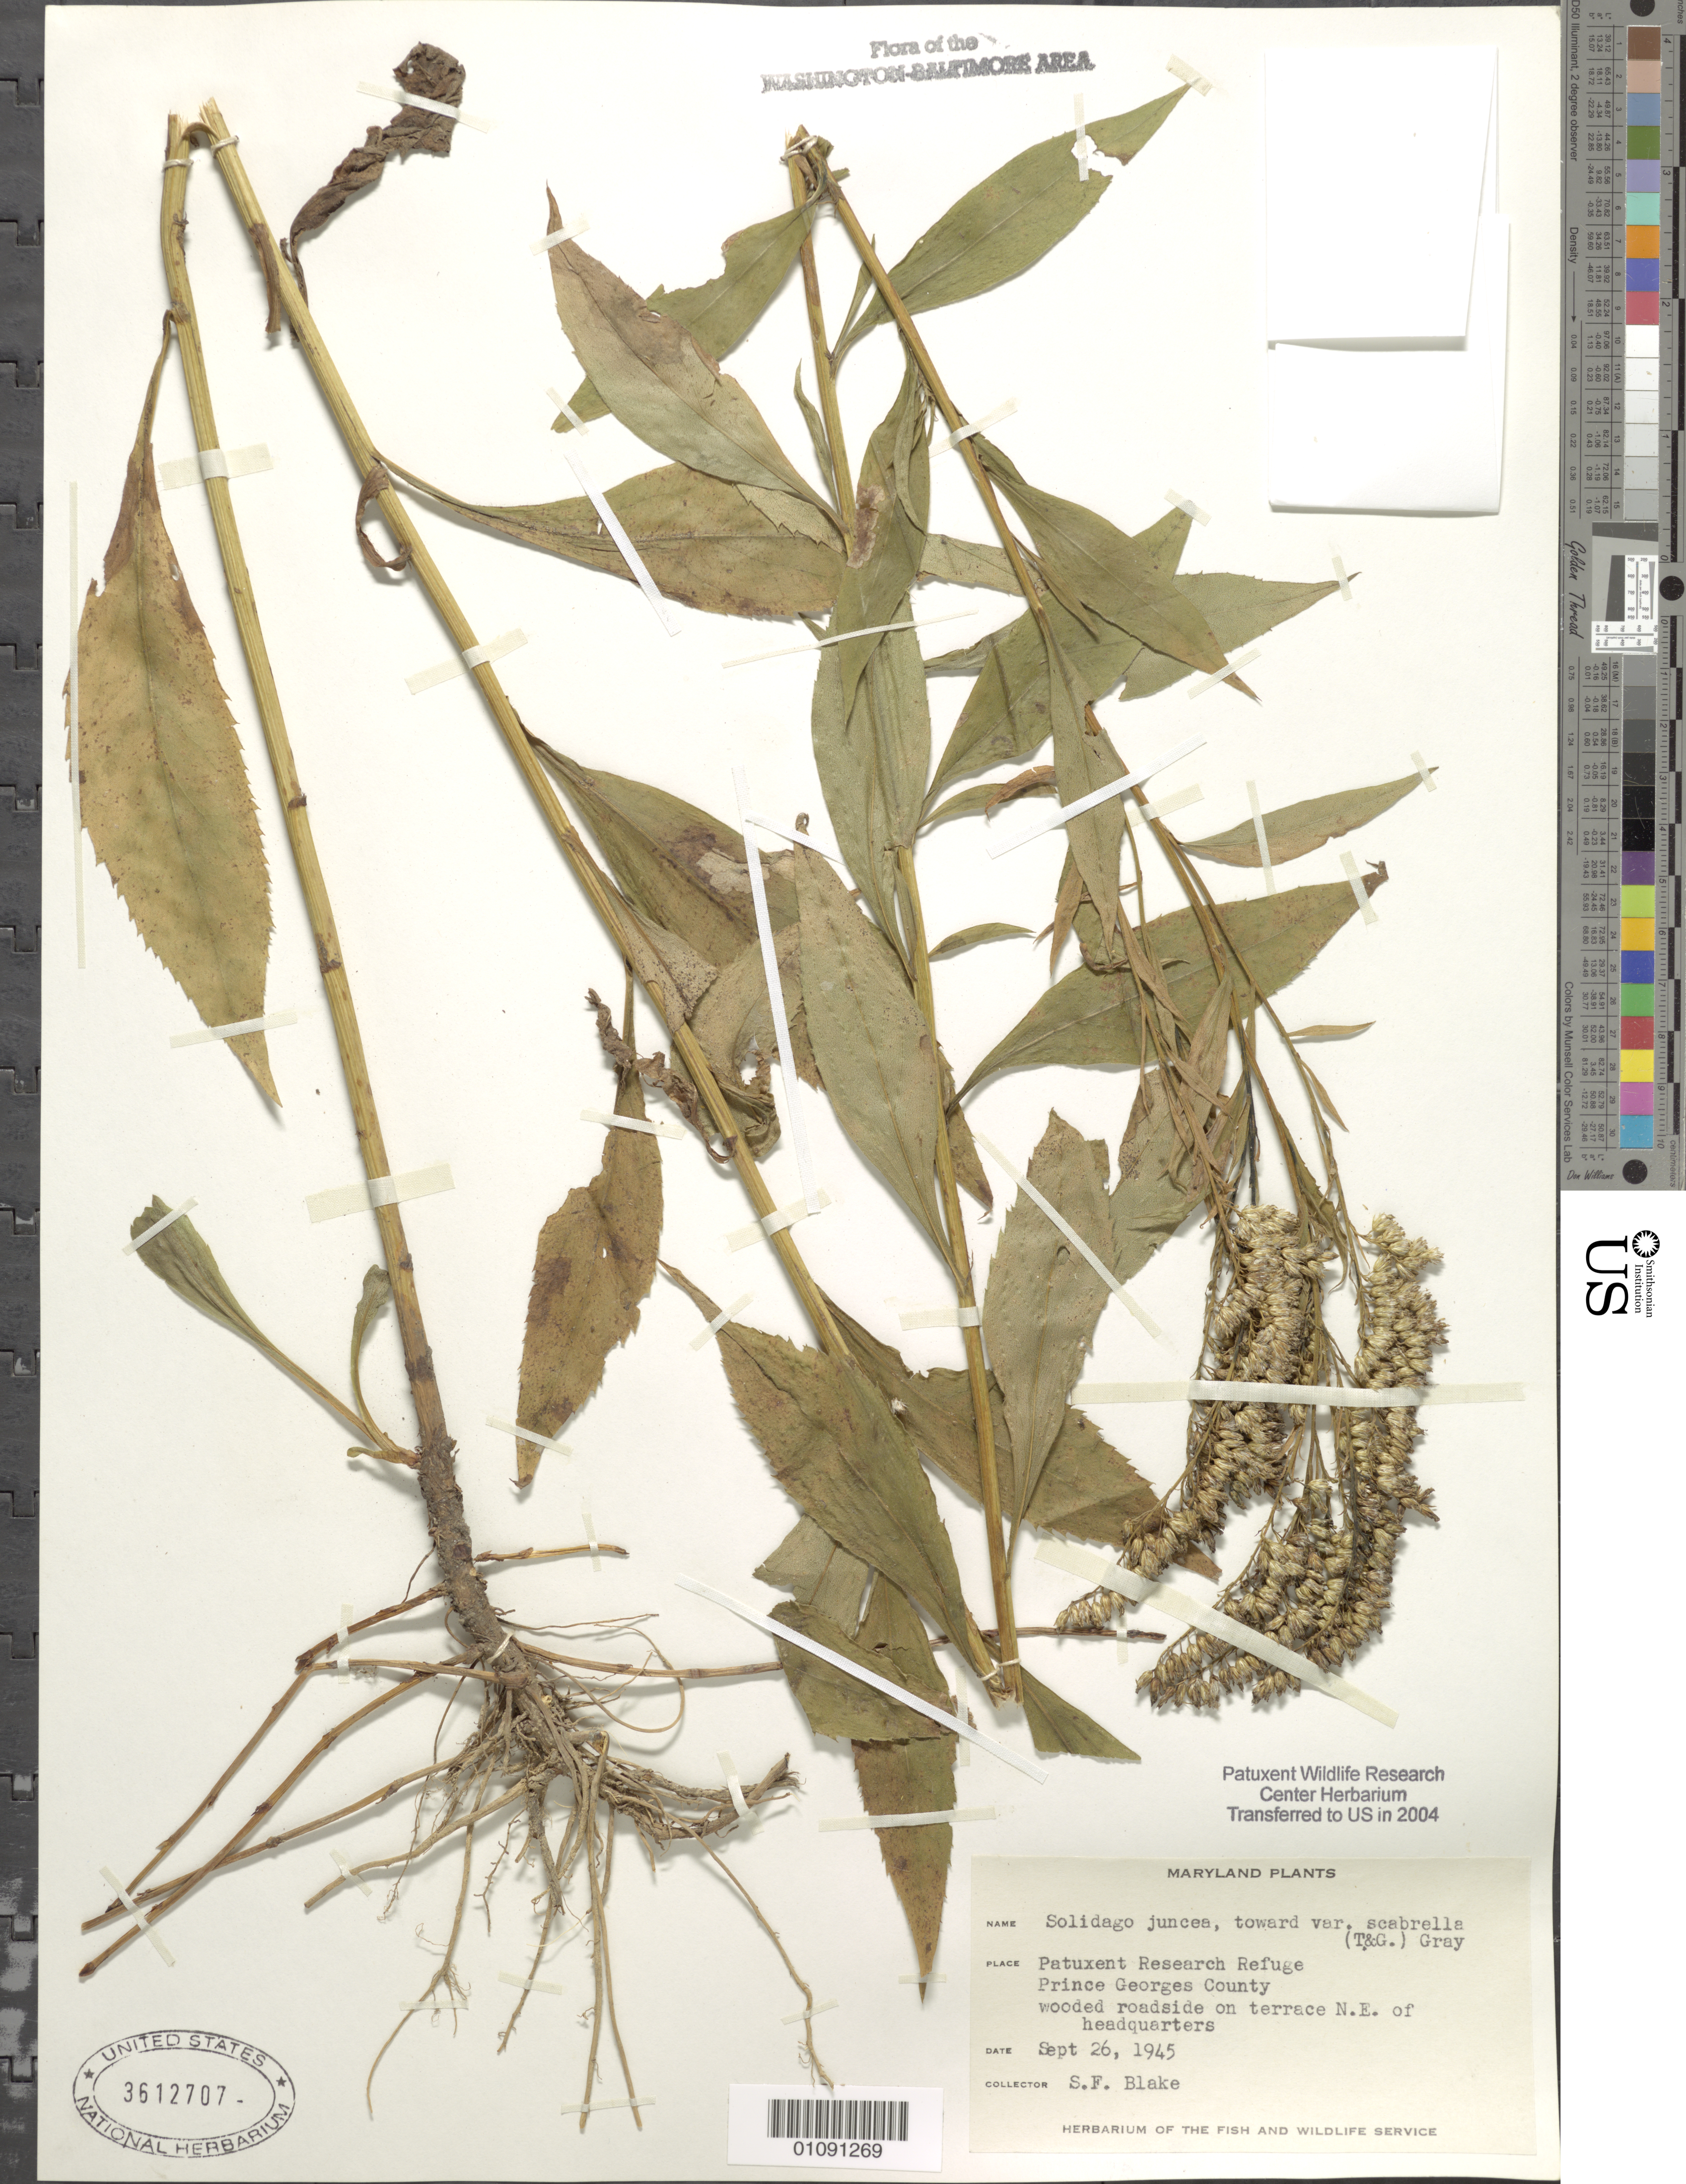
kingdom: Plantae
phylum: Tracheophyta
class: Magnoliopsida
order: Asterales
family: Asteraceae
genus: Solidago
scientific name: Solidago juncea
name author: Aiton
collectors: S. Blake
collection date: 1945-09-26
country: United States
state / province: Maryland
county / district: Prince George's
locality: Patuxent Wildlife Refuge. N.E. of headquarters.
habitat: Wooded roadside.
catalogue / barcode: US 3612707